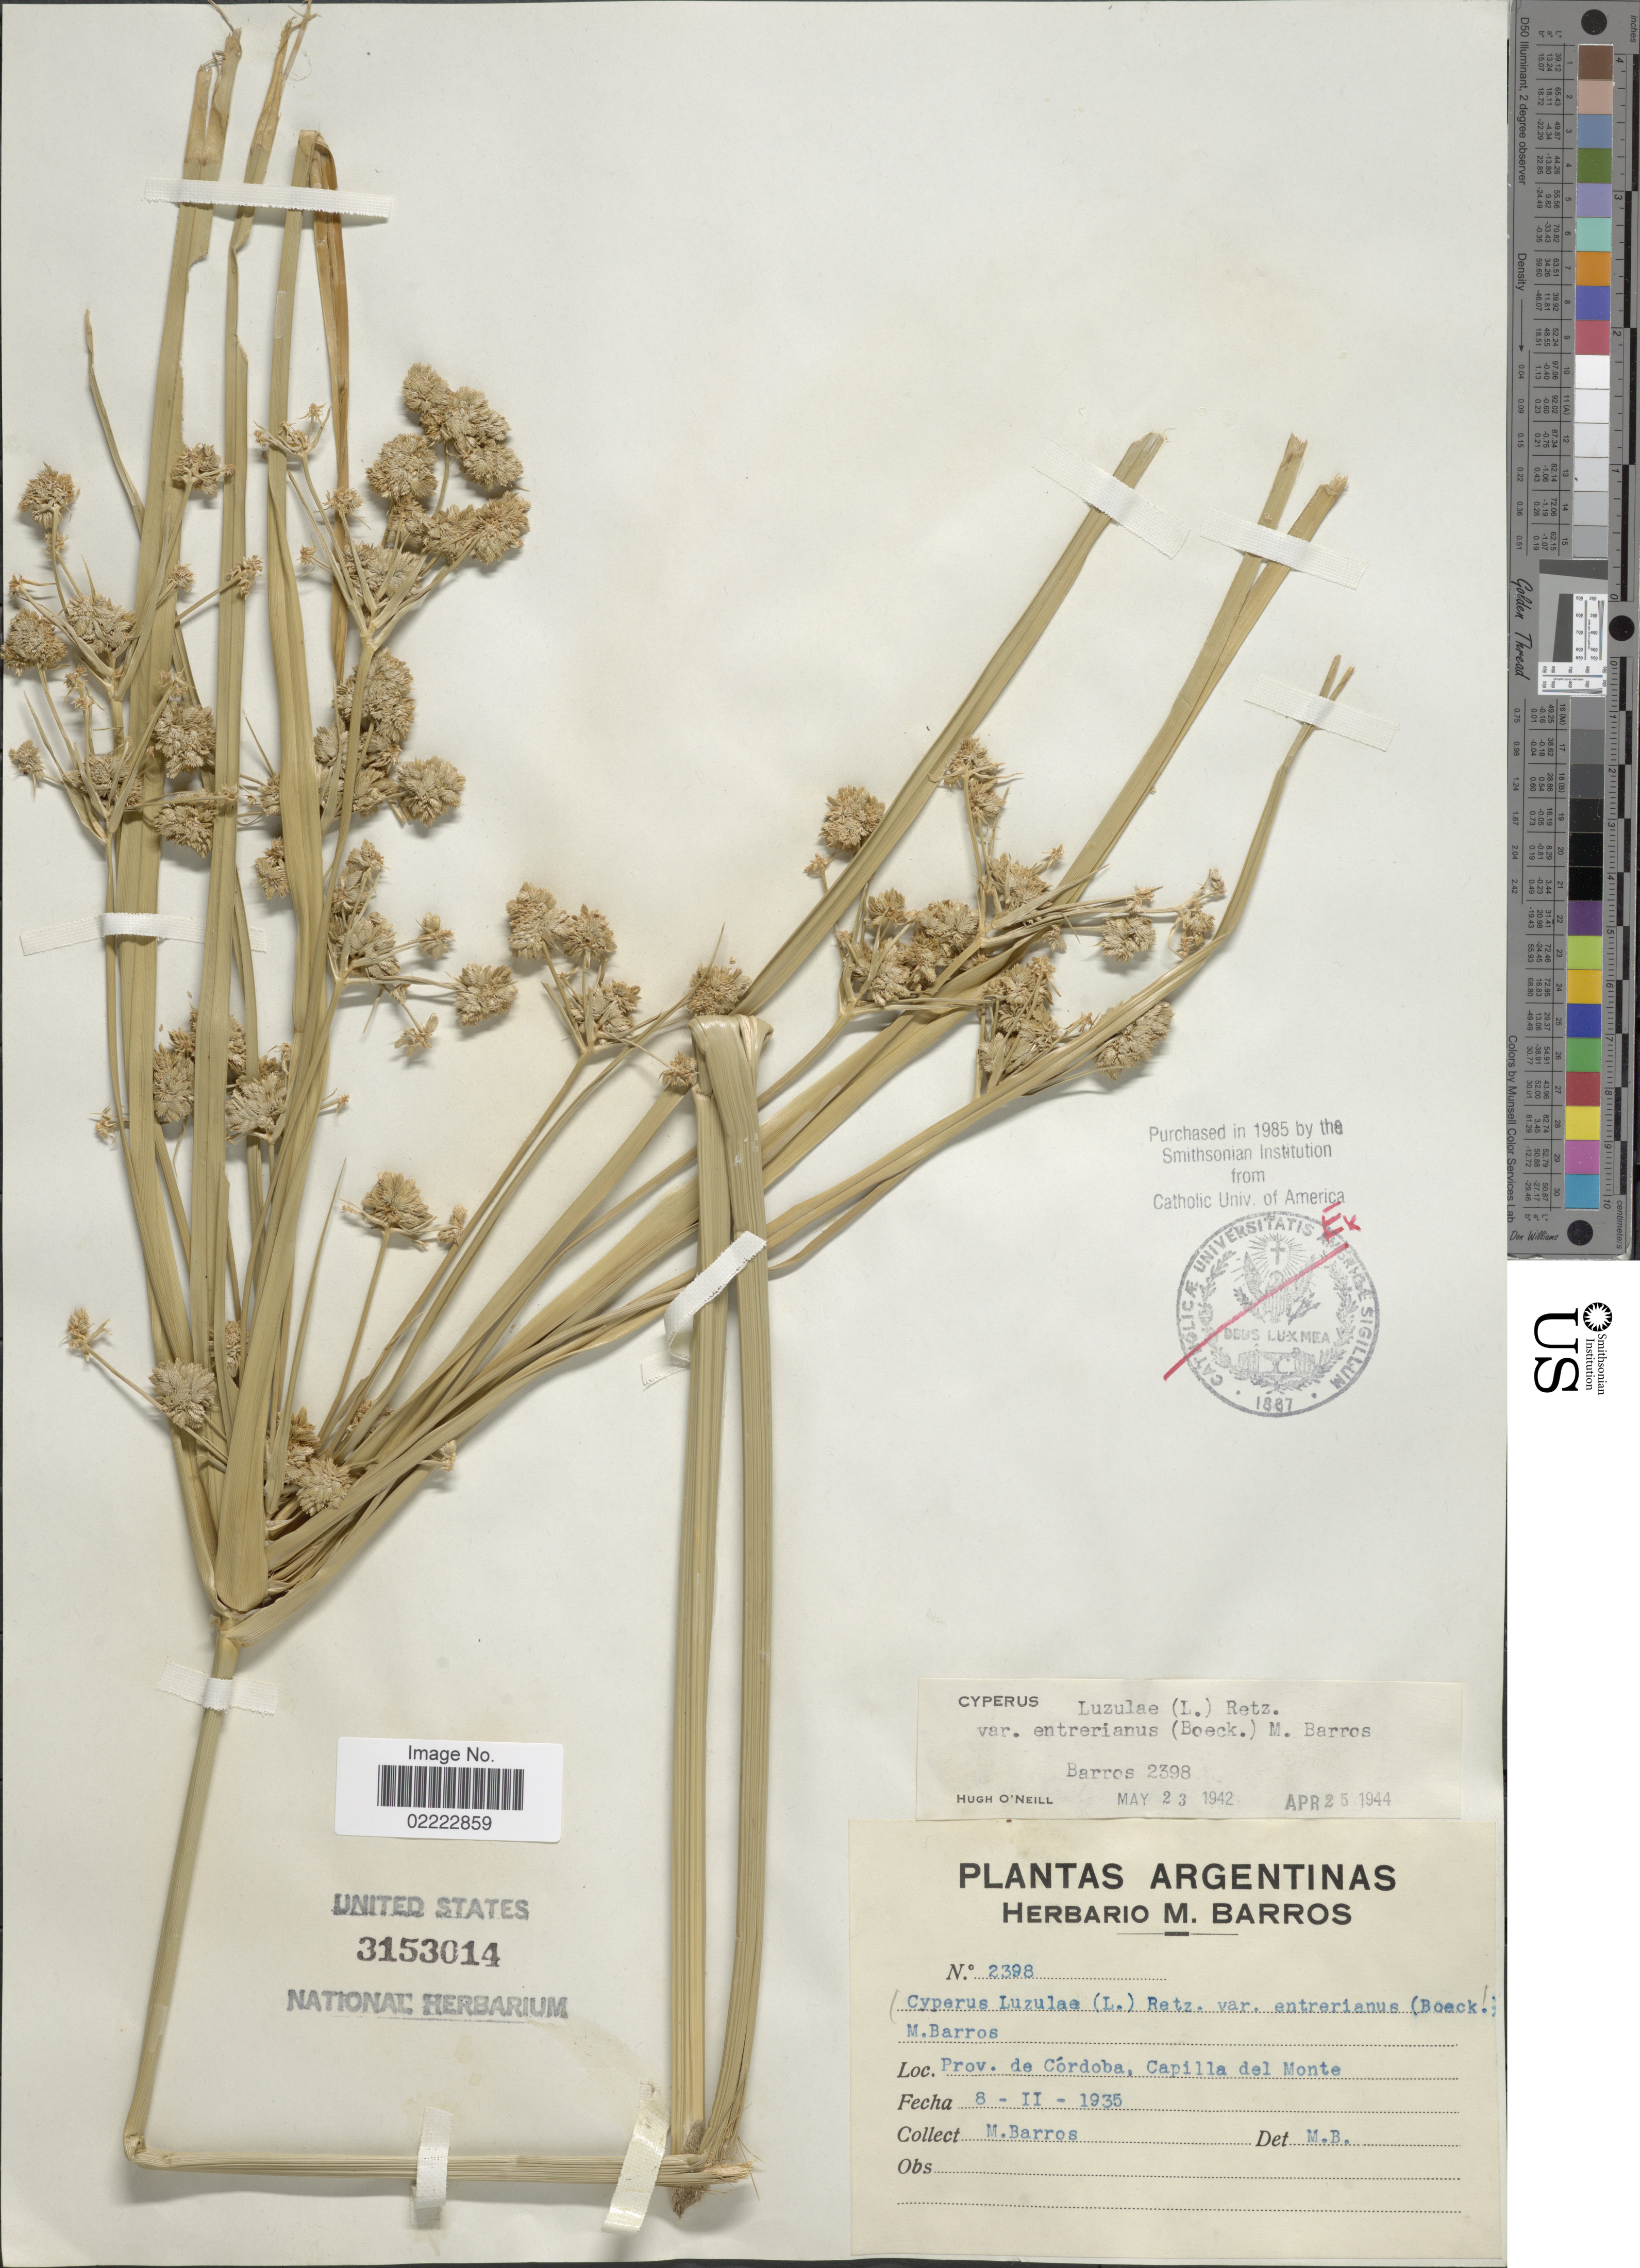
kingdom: Plantae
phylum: Tracheophyta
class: Liliopsida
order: Poales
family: Cyperaceae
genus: Cyperus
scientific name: Cyperus luzulae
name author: (L.) Rottb. ex Retz.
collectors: M. Barros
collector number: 2398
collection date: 1935-02-08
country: Argentina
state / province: Cordoba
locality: Prov. de Cordoba, Capilla del Monte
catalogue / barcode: US 3153014